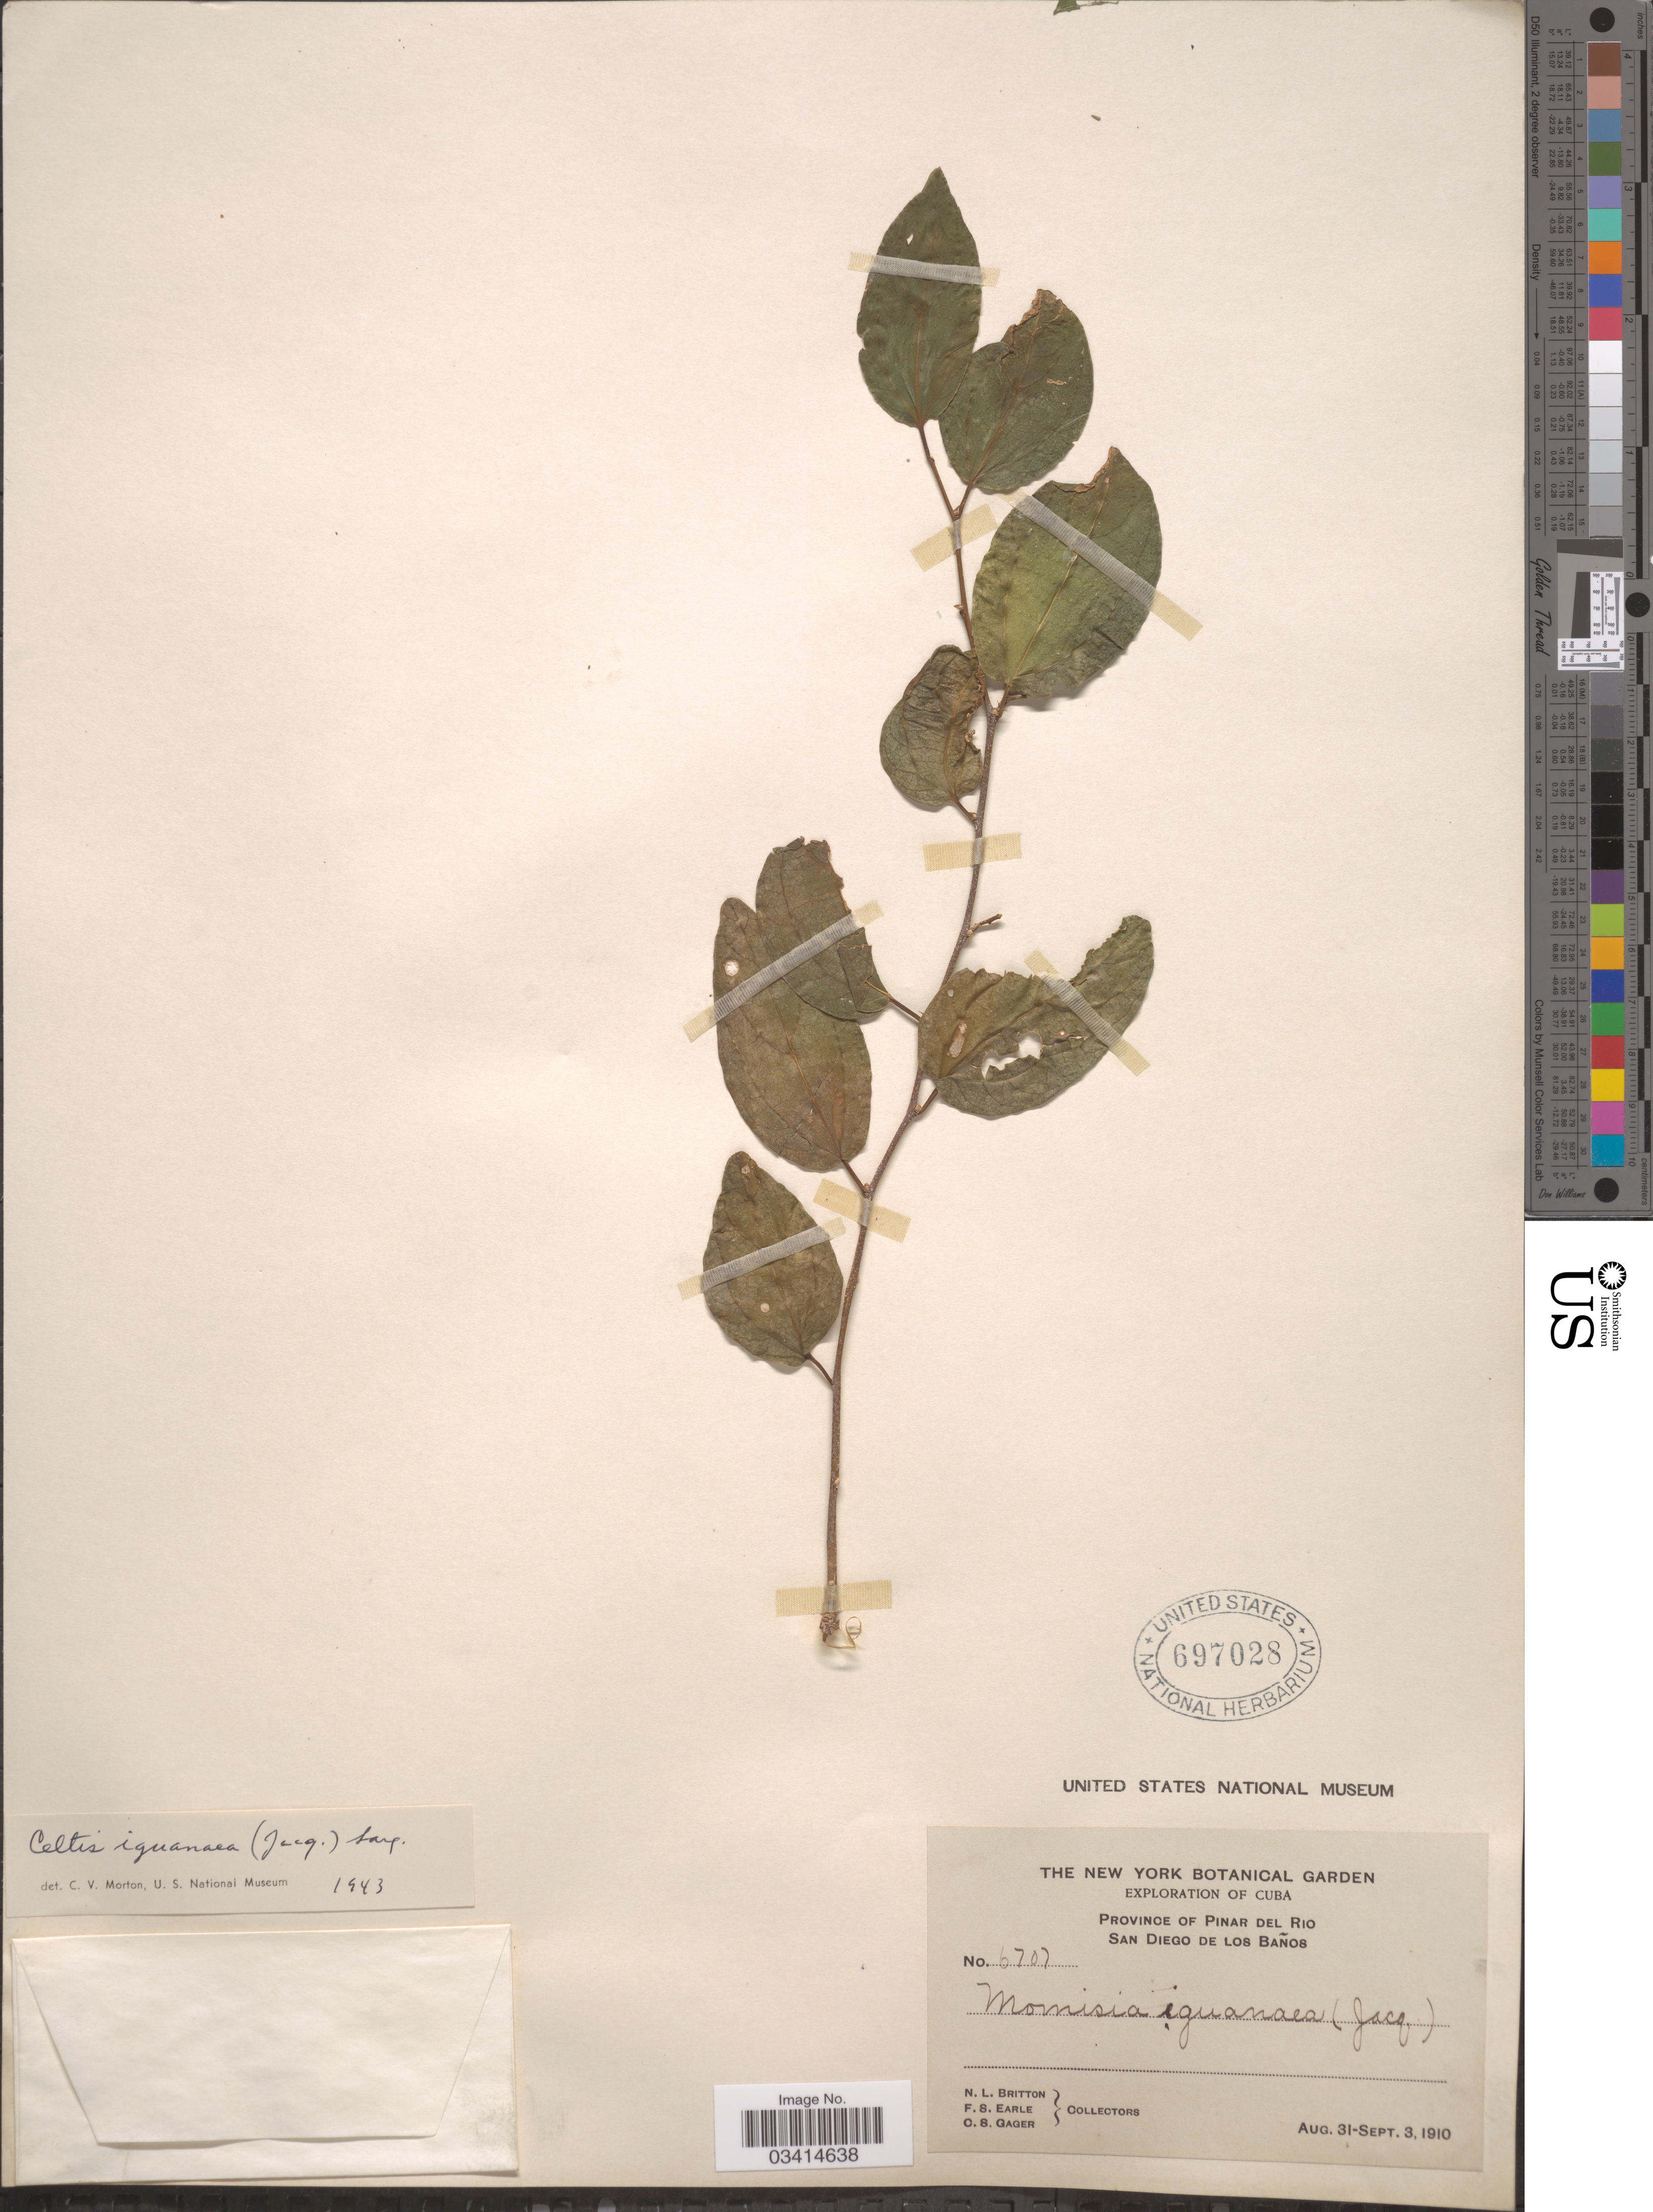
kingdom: Plantae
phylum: Tracheophyta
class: Magnoliopsida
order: Rosales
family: Cannabaceae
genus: Celtis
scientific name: Celtis iguanaea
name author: (Jacq.) Sarg.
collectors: N. Britton, F. S. Earle & C. Gager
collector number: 6707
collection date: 1910-08-31/1910-09-03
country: Cuba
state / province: Pinar del Río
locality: San Diego de Los Baños.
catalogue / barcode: US 697028